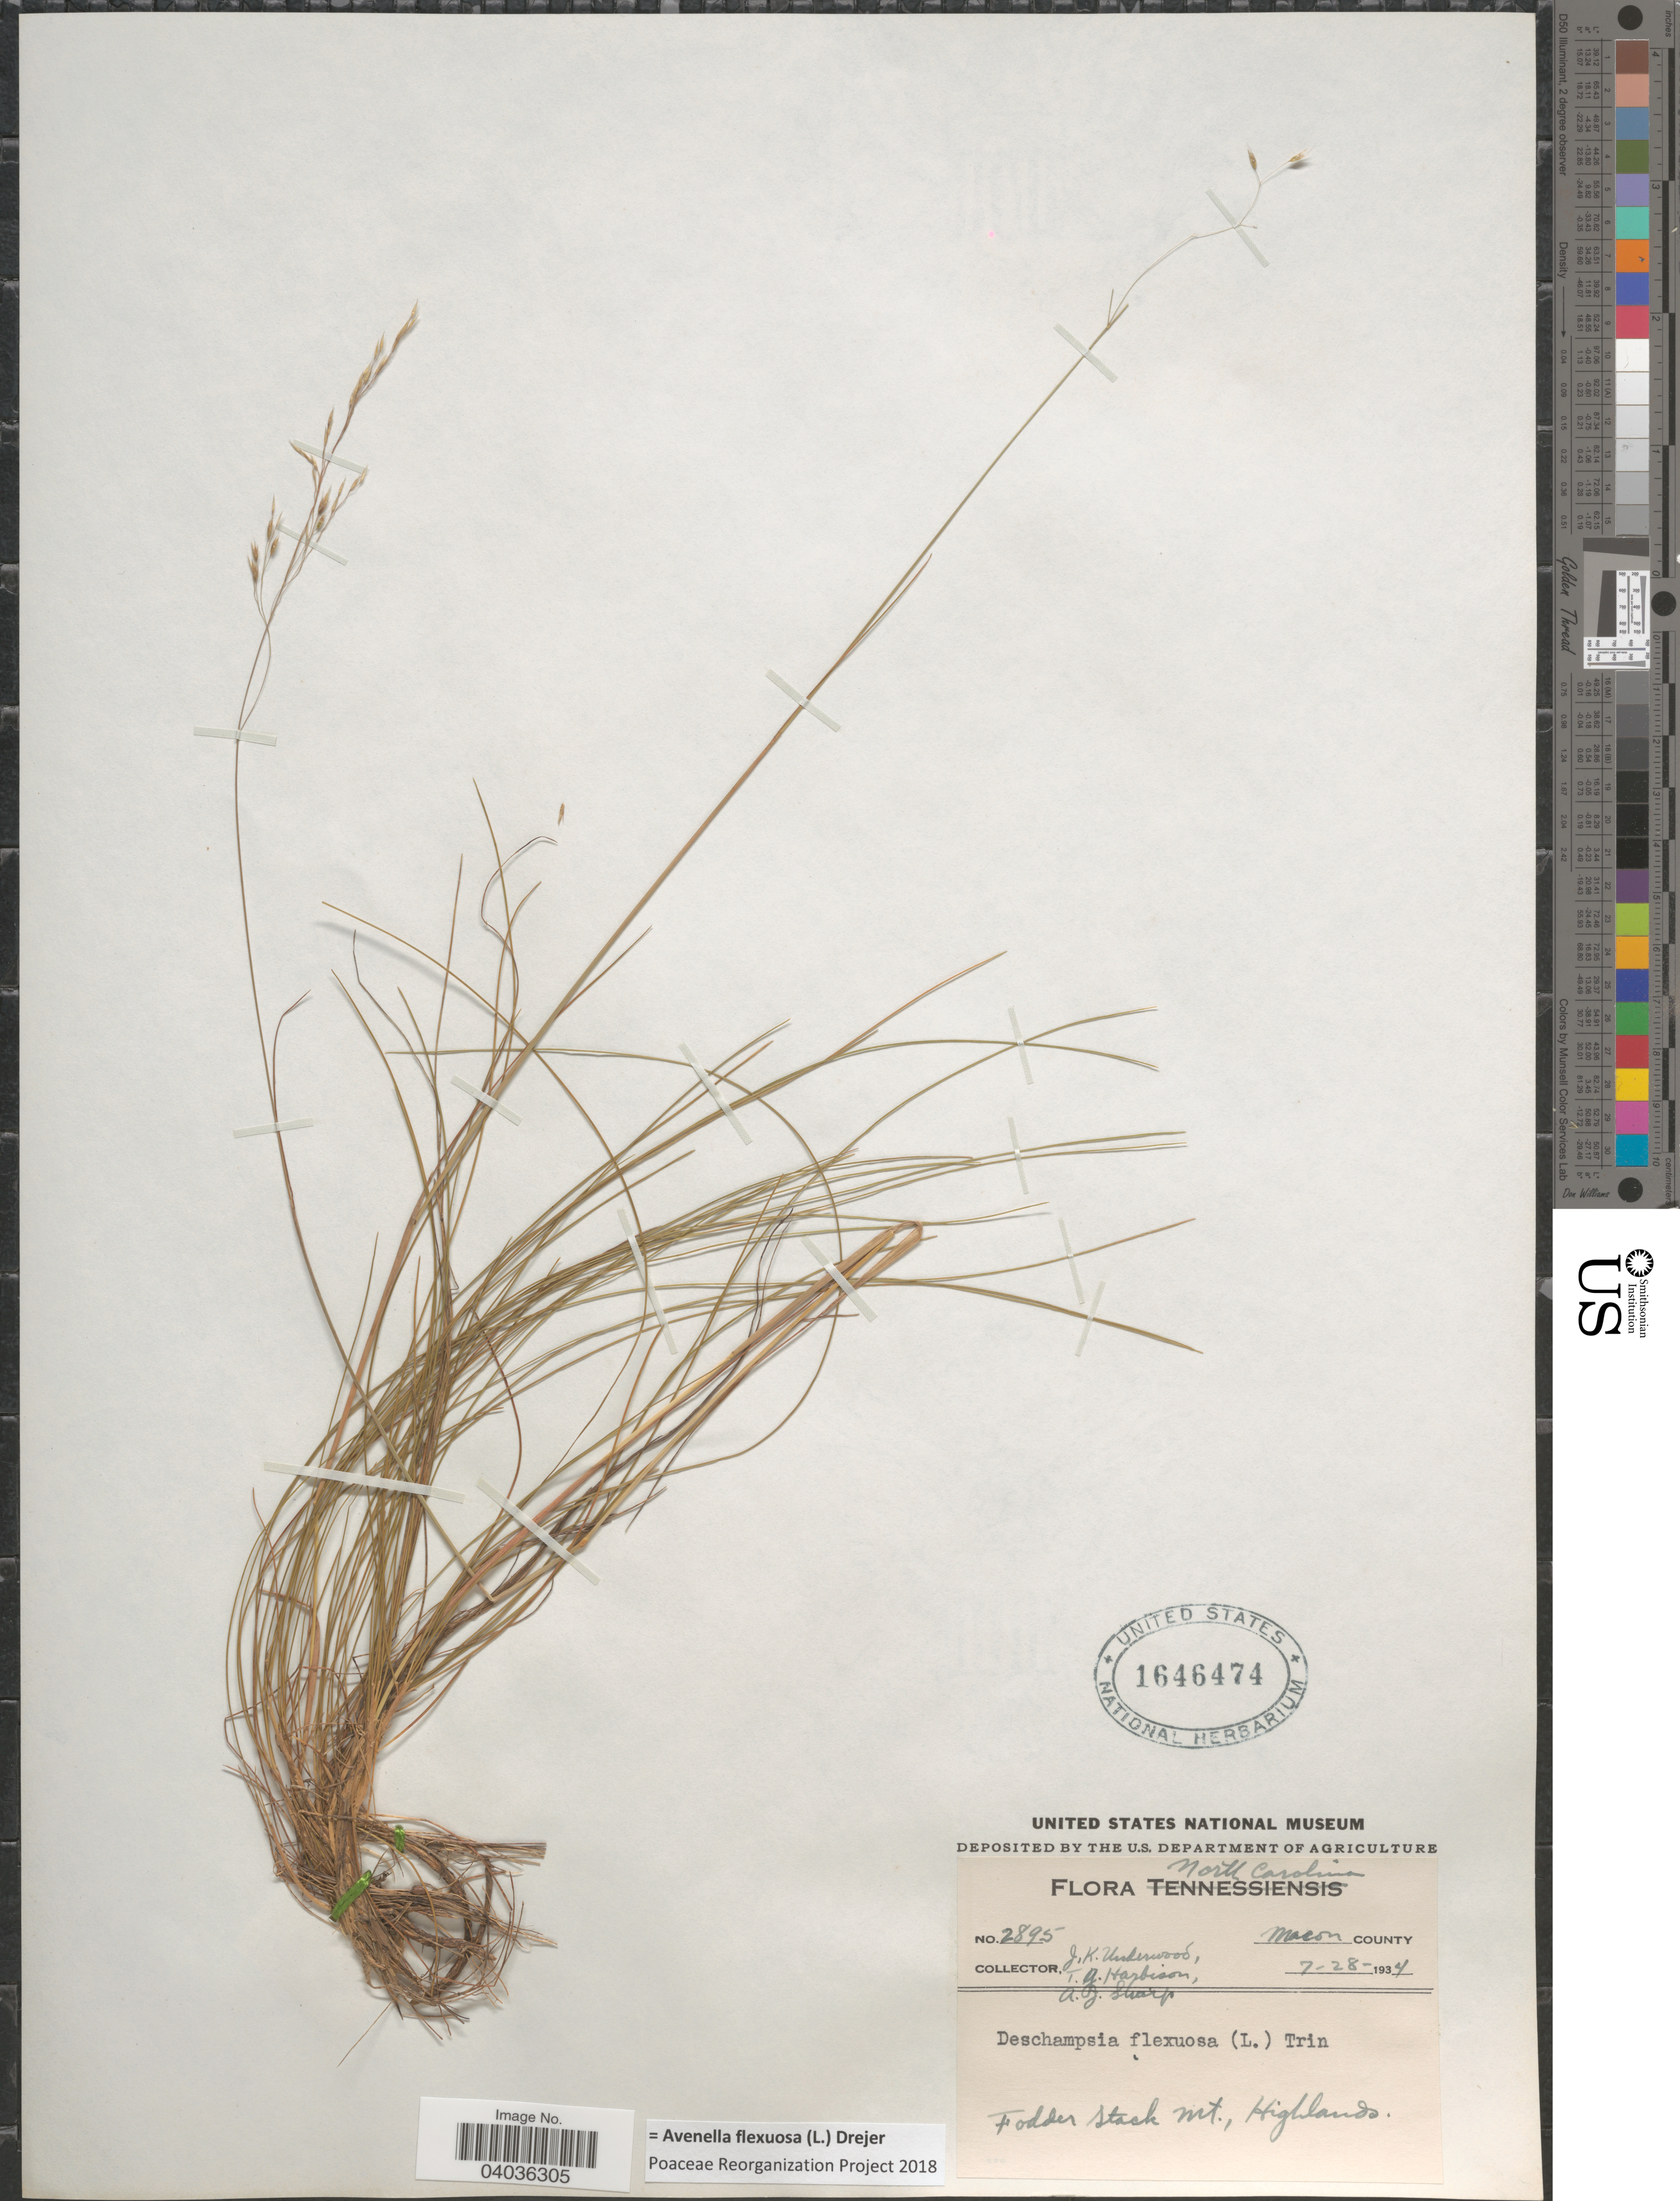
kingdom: Plantae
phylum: Tracheophyta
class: Liliopsida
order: Poales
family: Poaceae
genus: Avenella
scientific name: Avenella flexuosa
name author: (L.) Drejer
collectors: J. K. Underwood, T. Harbison & A. J. Sharp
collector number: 2895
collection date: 1934-07-28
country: United States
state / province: North Carolina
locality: Macon County. Fodder Stack Mt., Highlands.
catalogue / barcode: US 1646474